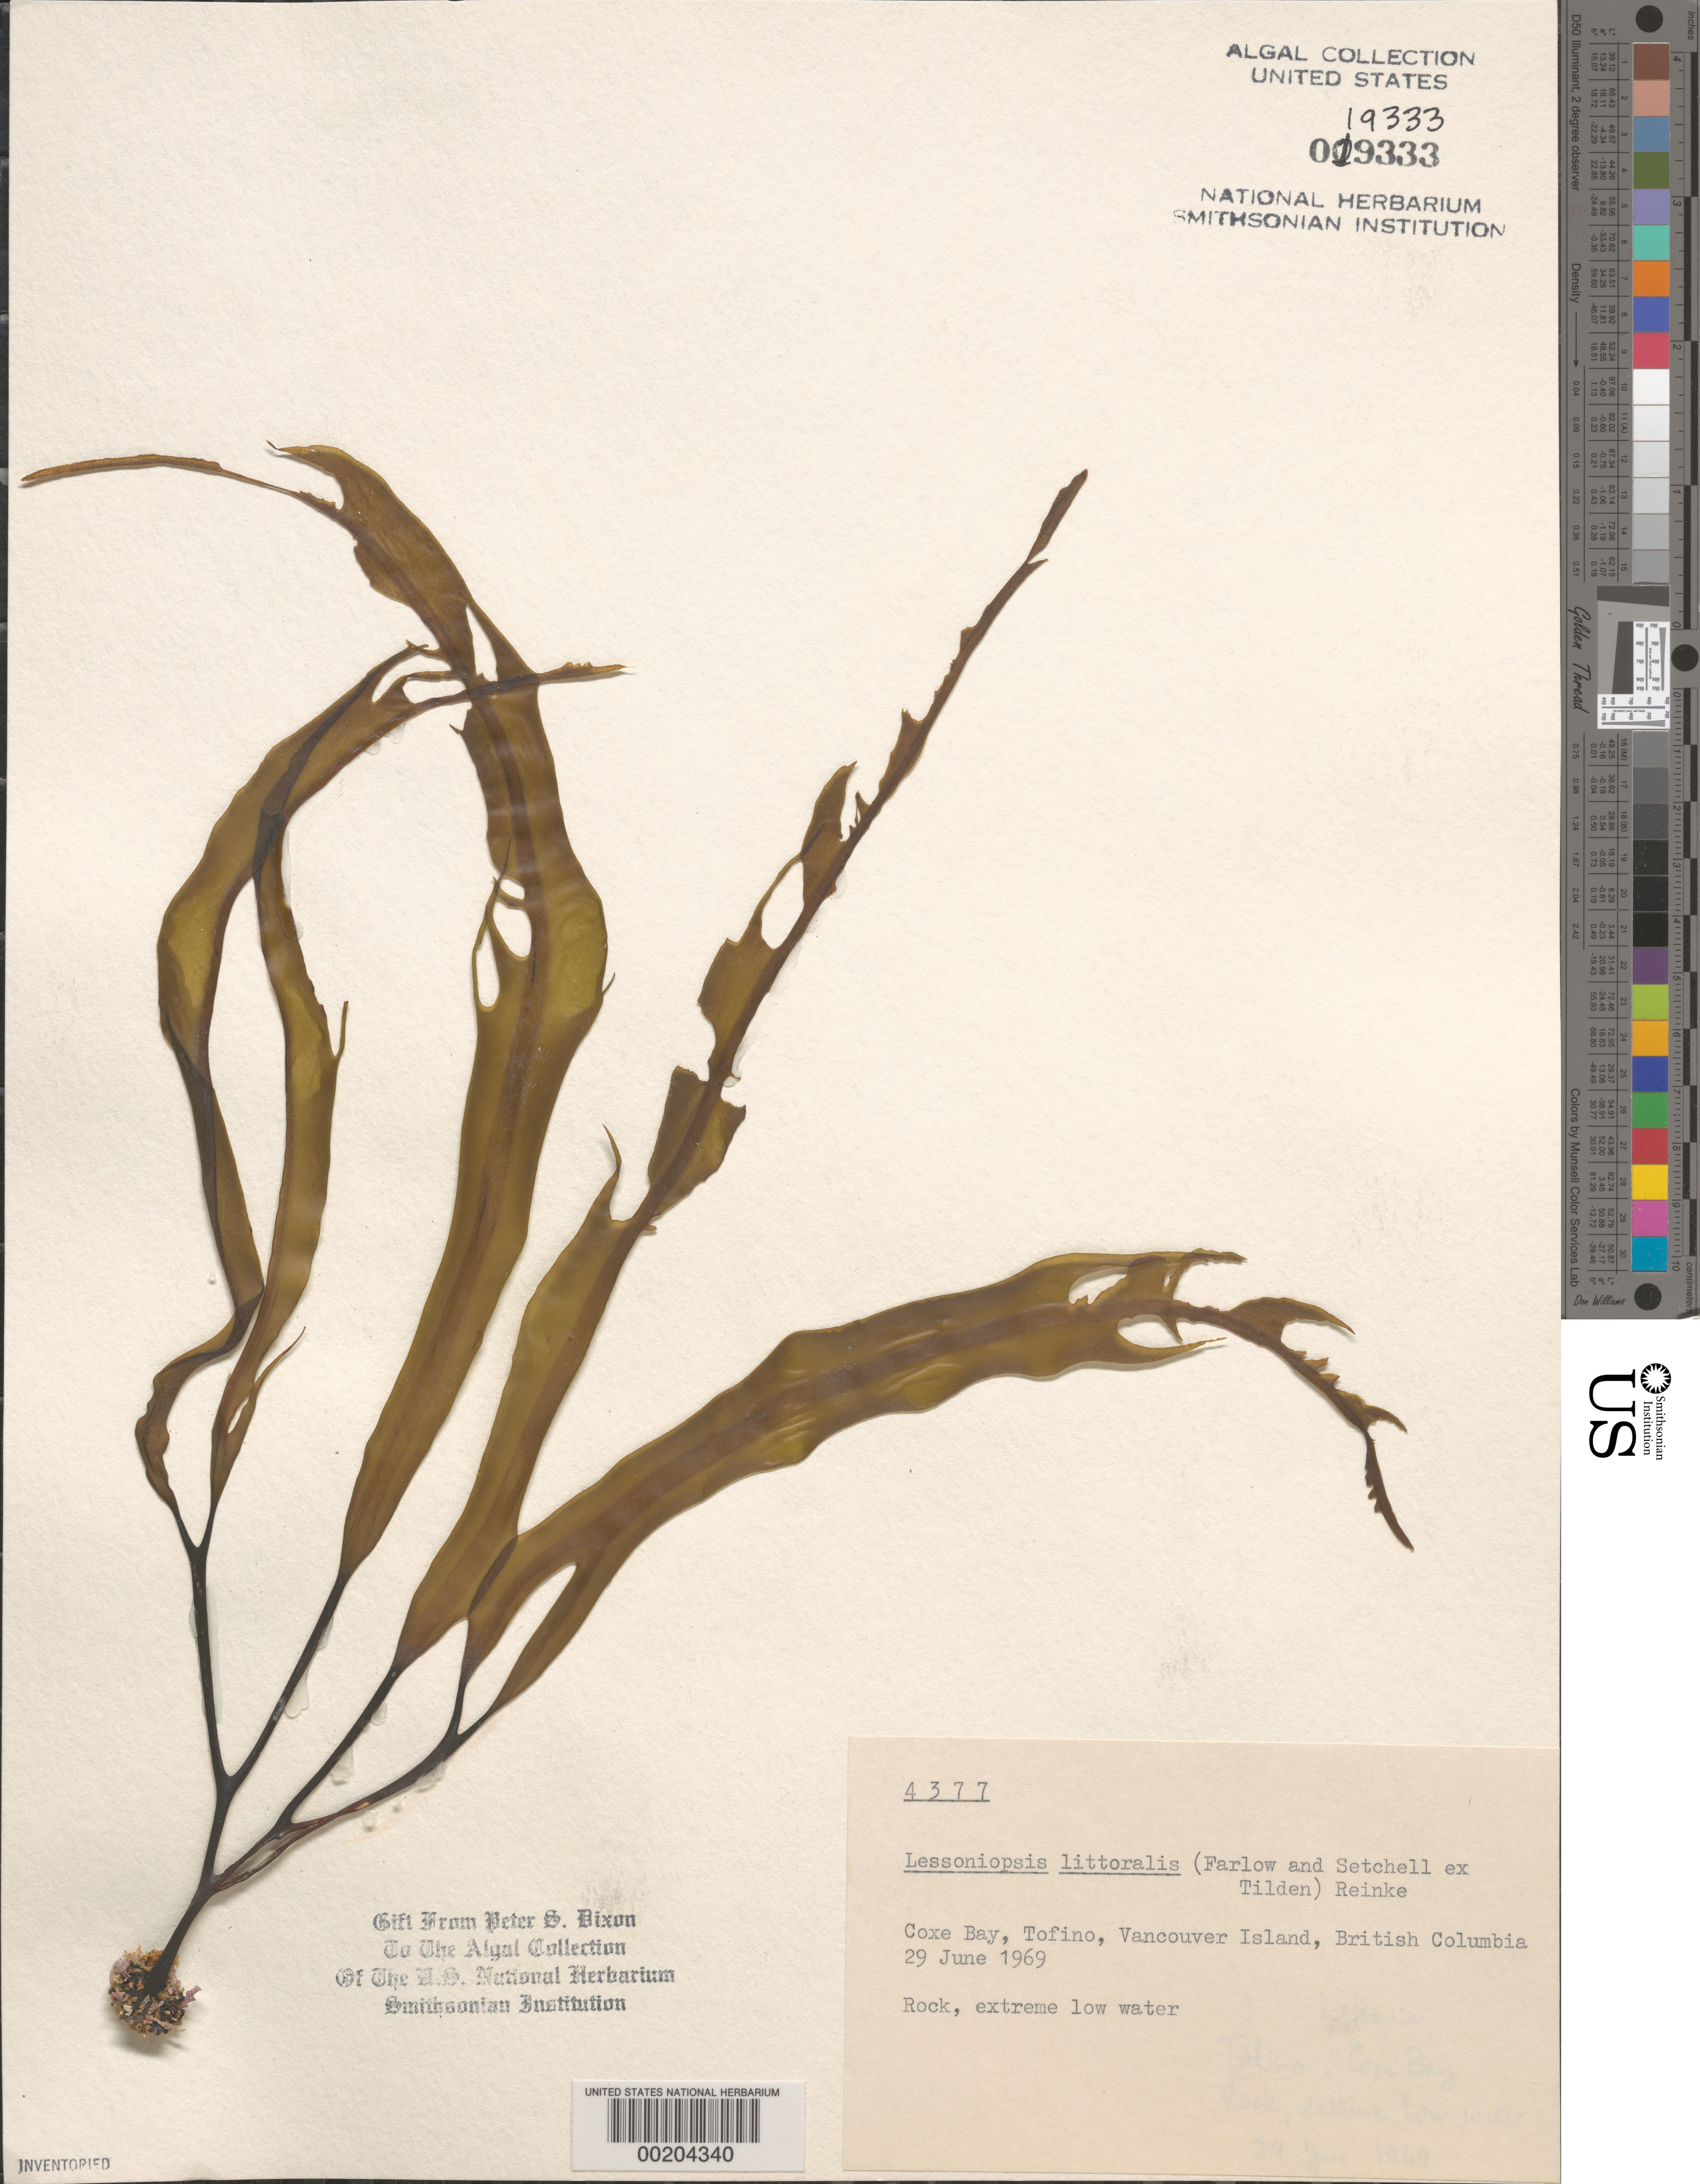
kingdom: Chromista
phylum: Ochrophyta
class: Phaeophyceae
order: Laminariales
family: Alariaceae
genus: Lessoniopsis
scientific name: Lessoniopsis littoralis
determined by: Dixon, P. S.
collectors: P. S. Dixon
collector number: PSD 4377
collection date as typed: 29 Jun 1969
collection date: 1969-06-29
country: Canada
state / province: British Columbia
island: Vancouver Island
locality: Cox Bay (Coxe Bay), Tofino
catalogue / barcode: US 19333